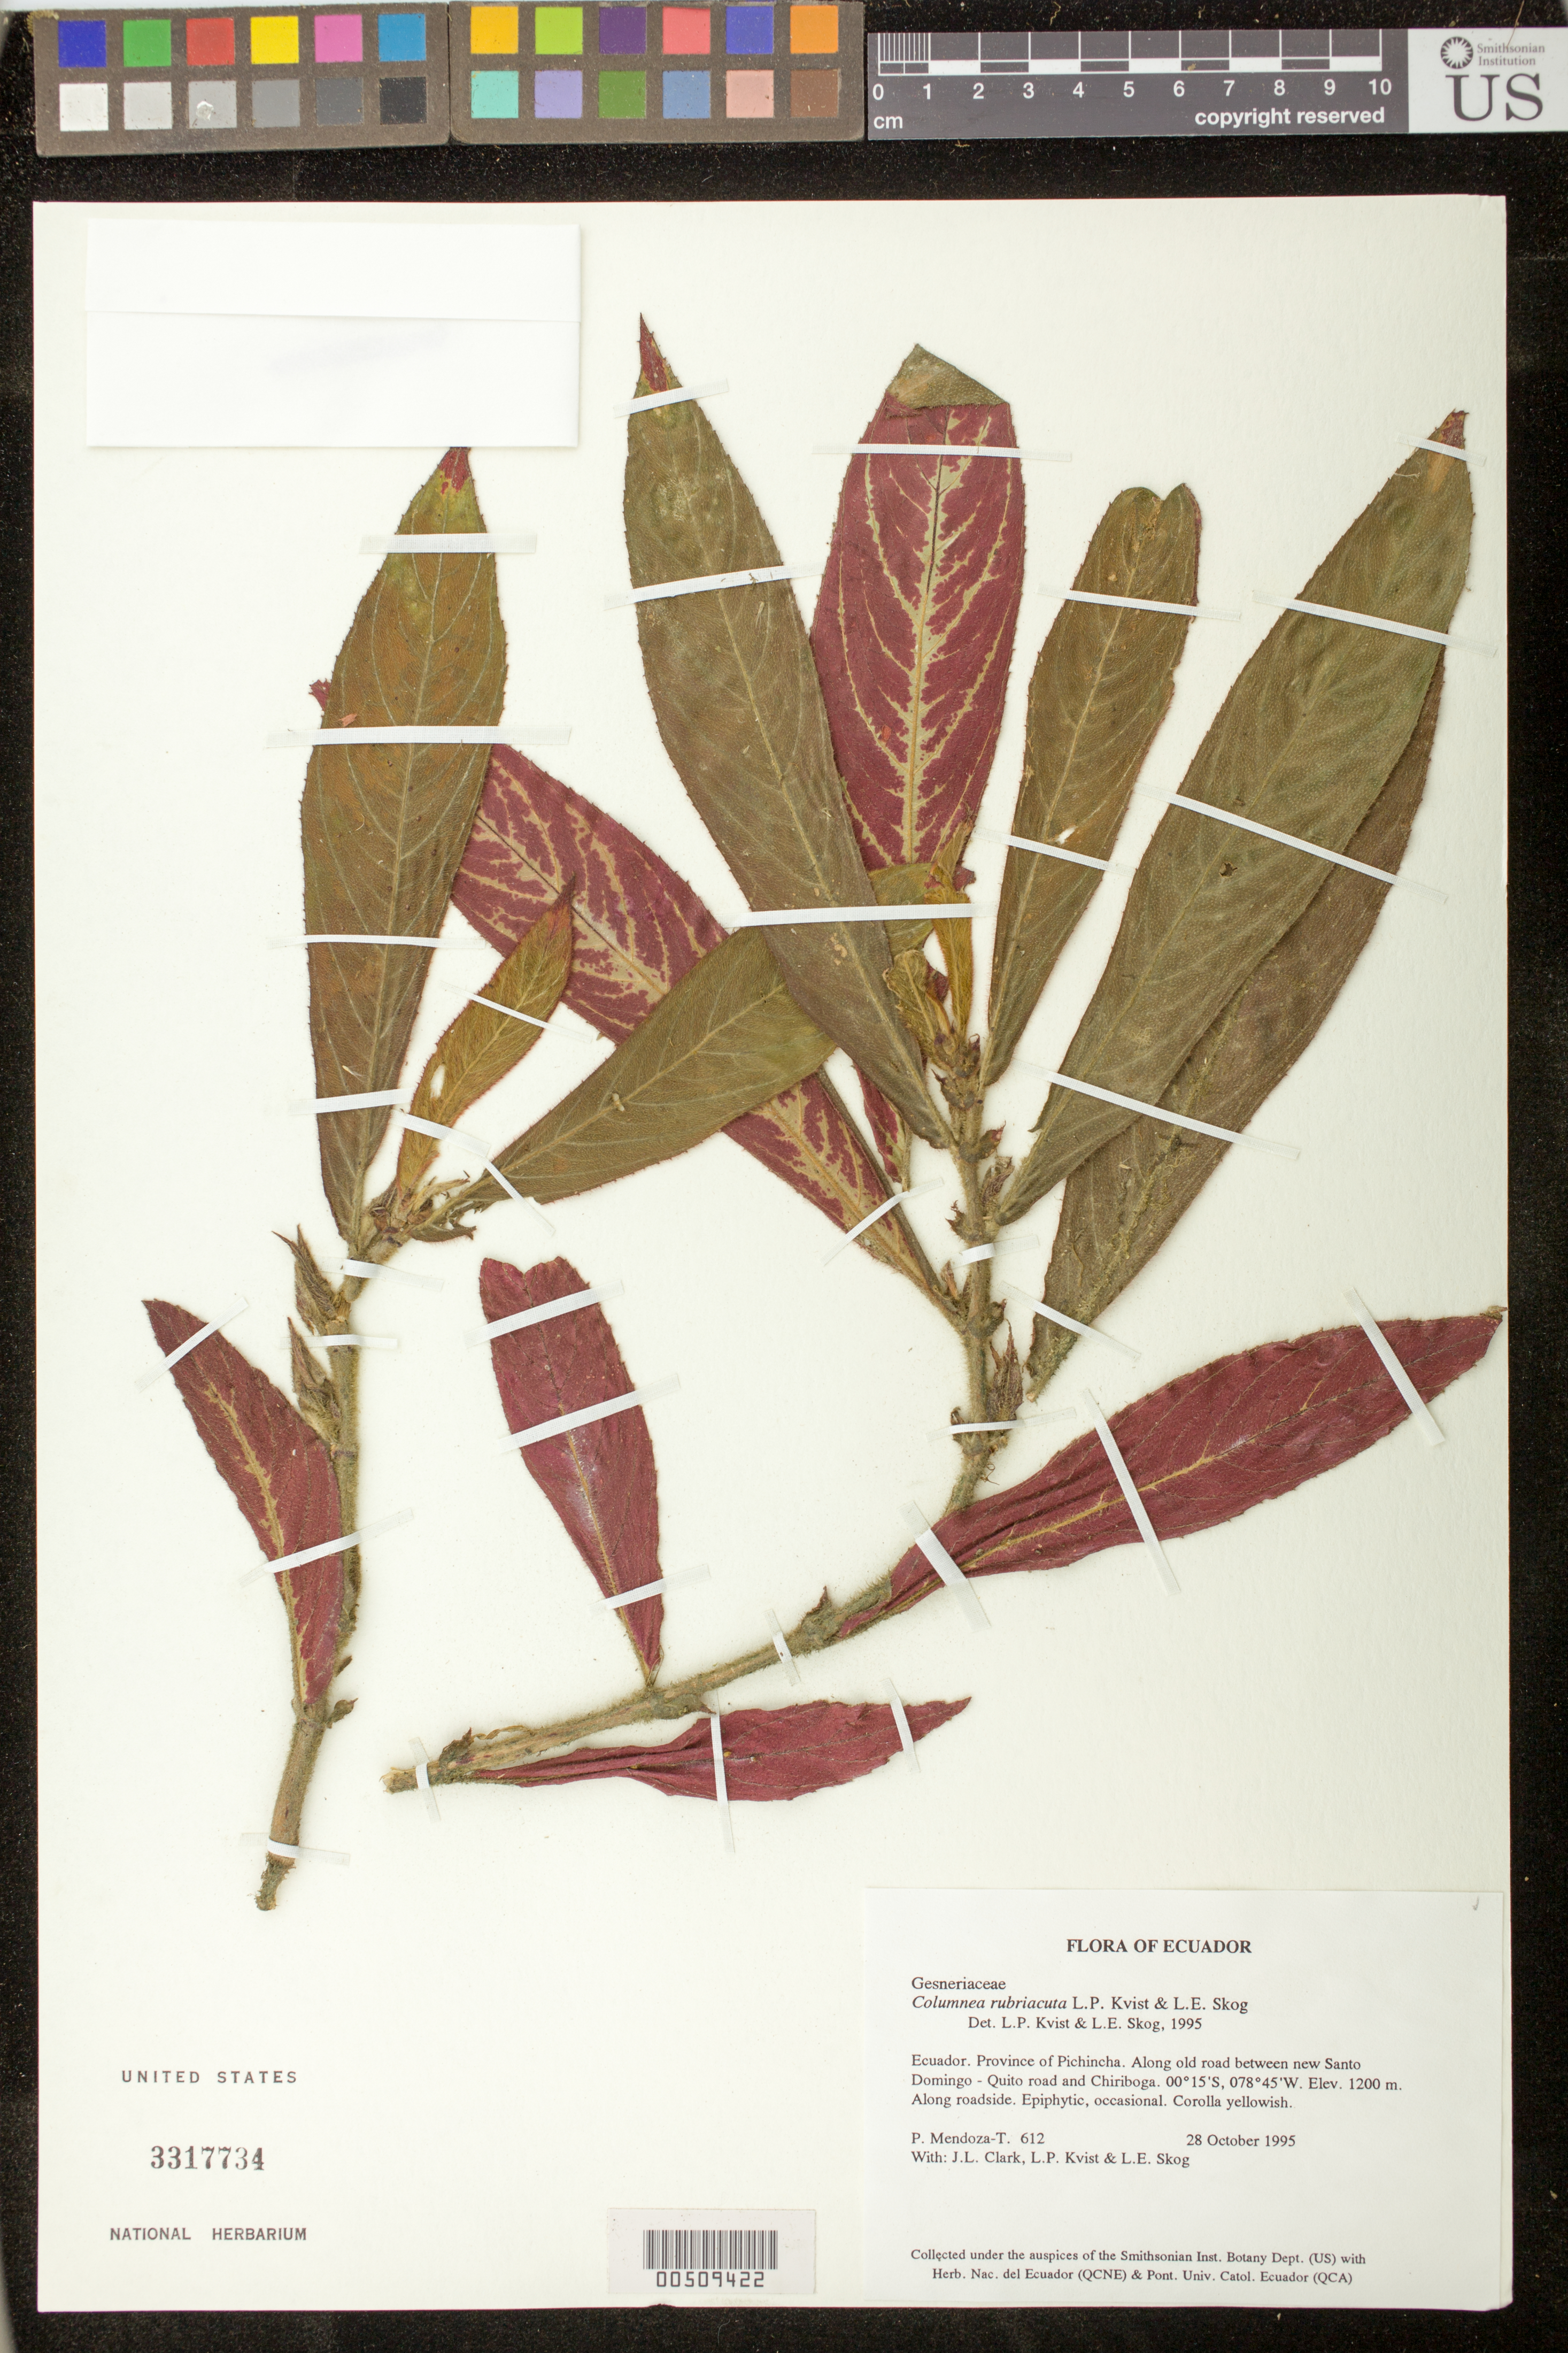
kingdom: Plantae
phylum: Tracheophyta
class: Magnoliopsida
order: Lamiales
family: Gesneriaceae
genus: Columnea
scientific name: Columnea rubriacuta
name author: (Wiehler) L.P. Kvist & L.E. Skog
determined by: Skog, Laurence E.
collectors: P. Mendoza-T., J. L. Clark, L. P. Kvist & L. E. Skog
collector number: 612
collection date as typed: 28 Oct 1995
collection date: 1995-10-28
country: Ecuador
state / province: Pichincha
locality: Along old road between new Santo Domingo - Quito road and Chiriboga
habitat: Along roadside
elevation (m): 1200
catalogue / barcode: US 3317734